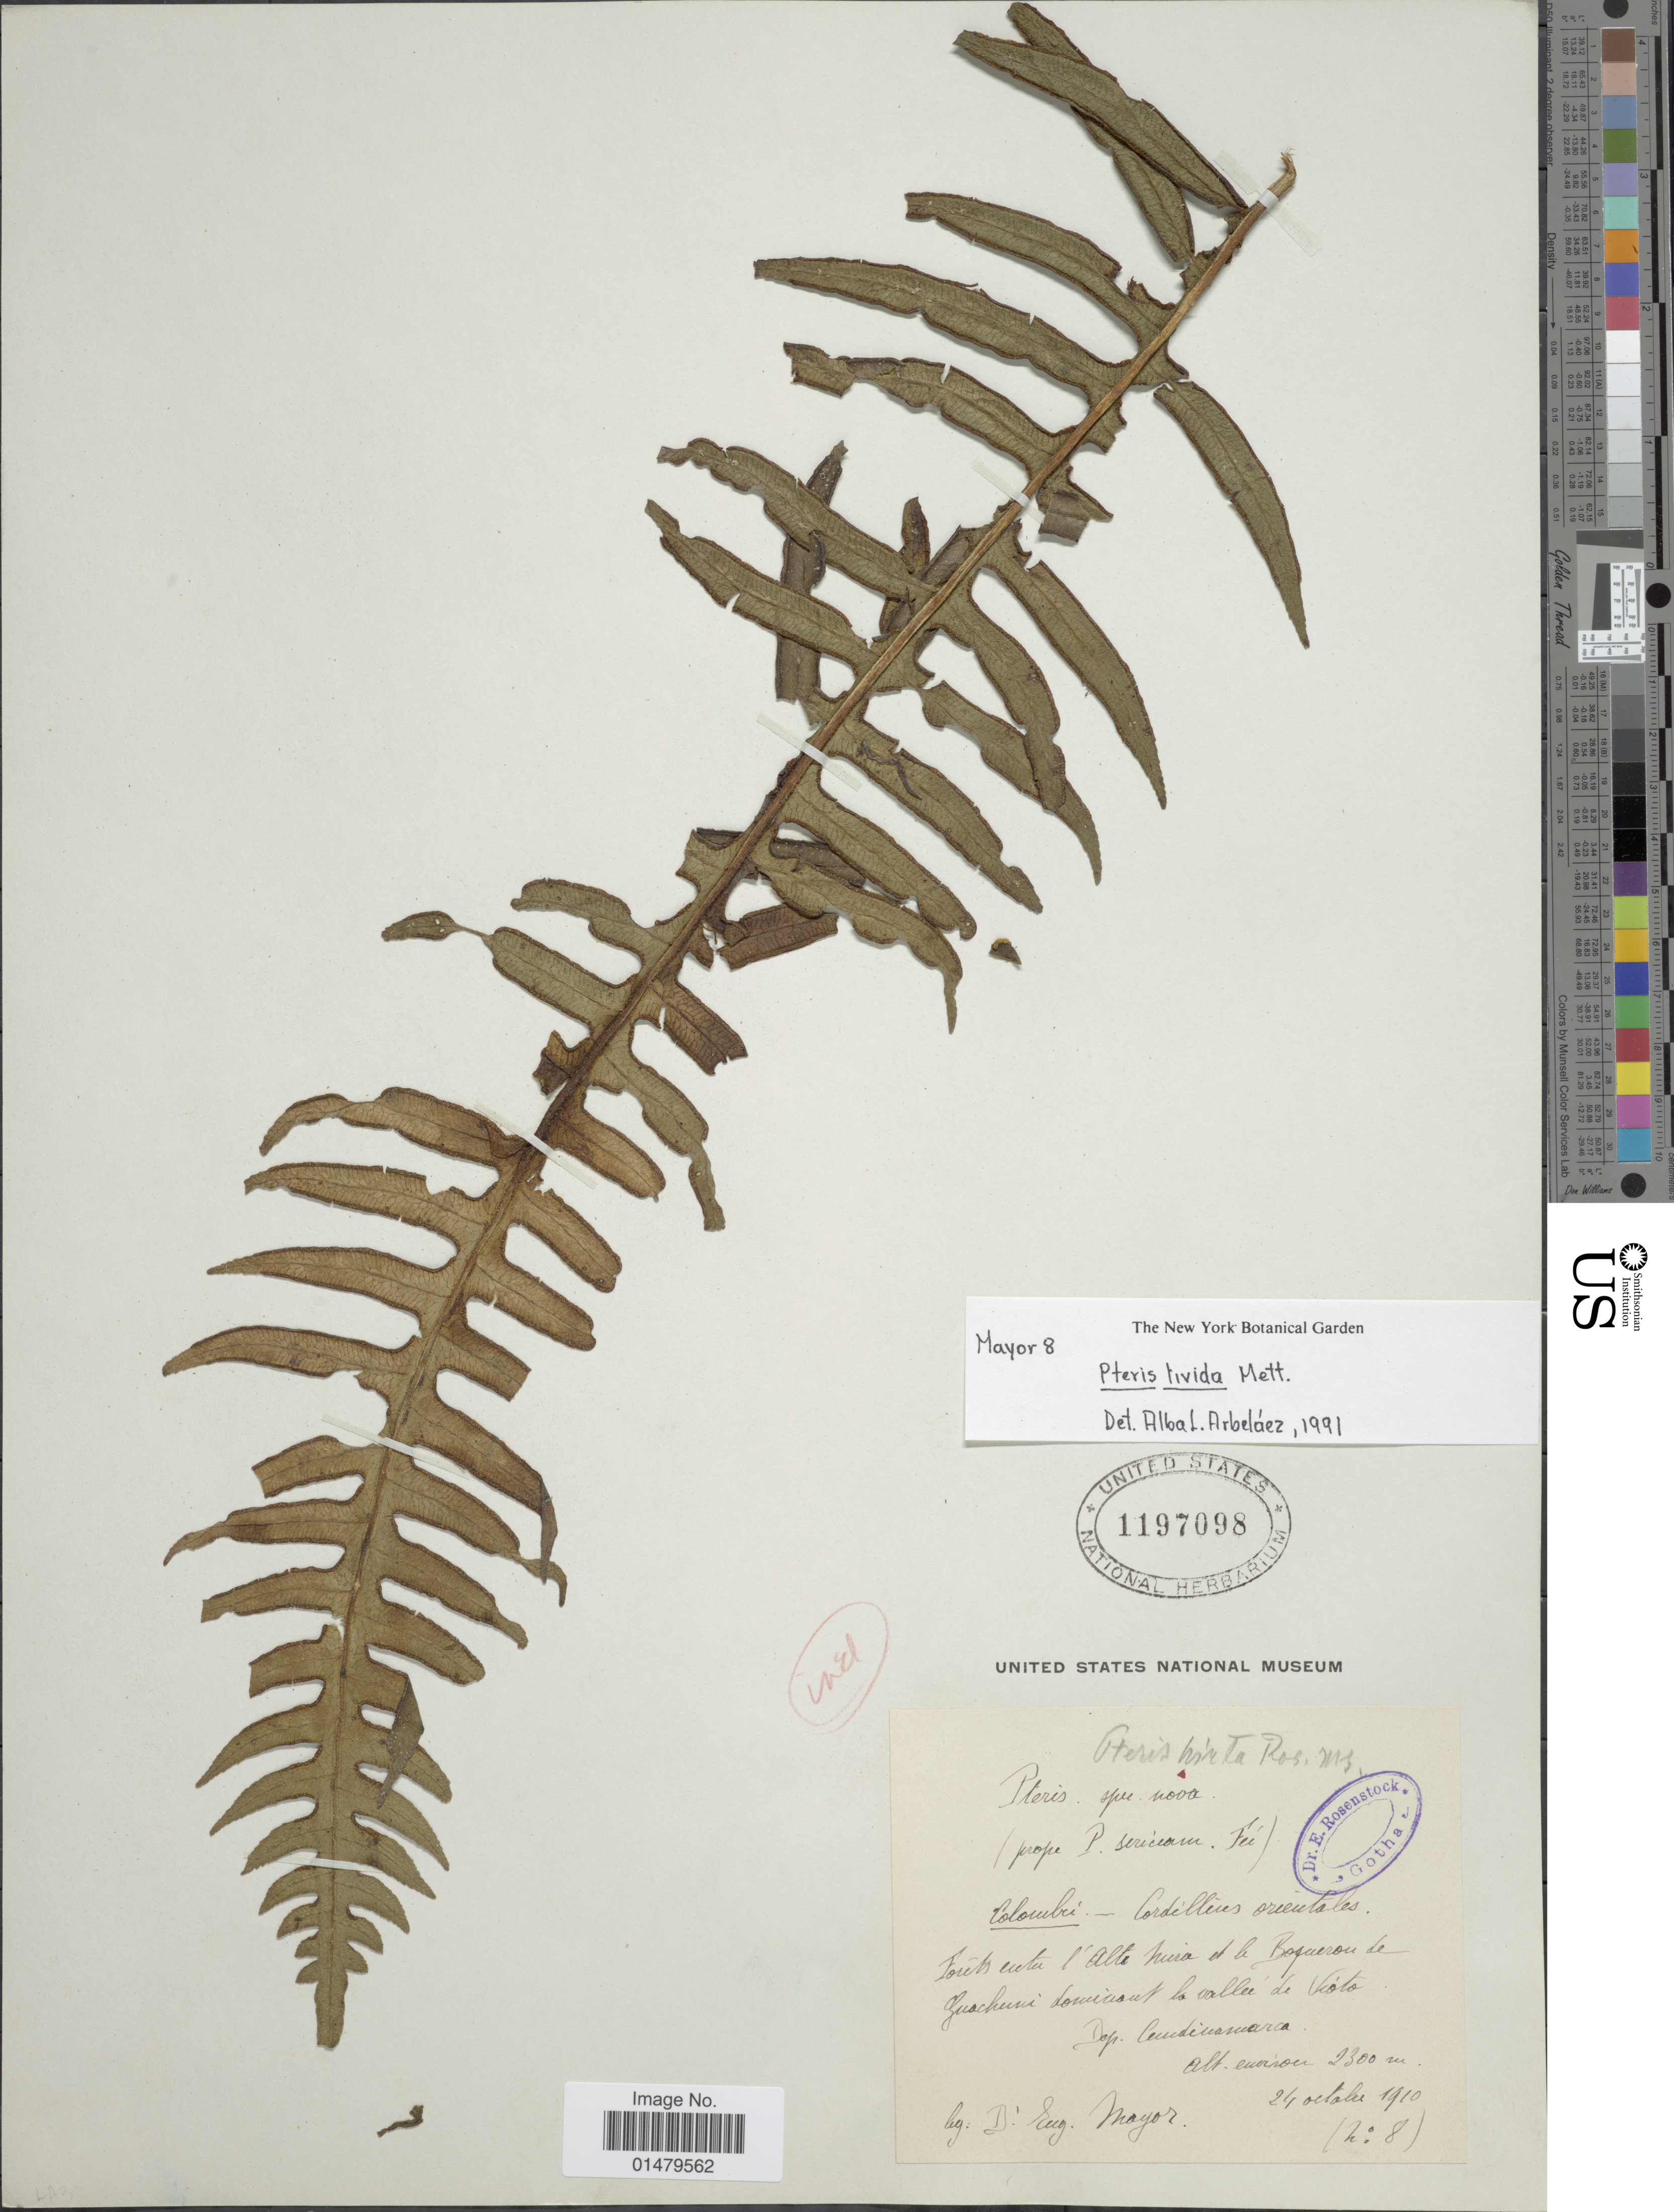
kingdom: Plantae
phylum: Tracheophyta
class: Polypodiopsida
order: Polypodiales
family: Pteridaceae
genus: Pteris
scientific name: Pteris livida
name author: Mett. in Triana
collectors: E. Mayor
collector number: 8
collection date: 1910-10-24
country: Colombia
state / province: Cundinamarca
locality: Colombi.- Cordilleres orientales. Fouts entre l'Alte nura et le Boqueron de Guachuni dominant la vallee de Vista, Dep. Cundinamarca. [interpreted]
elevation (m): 2300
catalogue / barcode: US 1197098